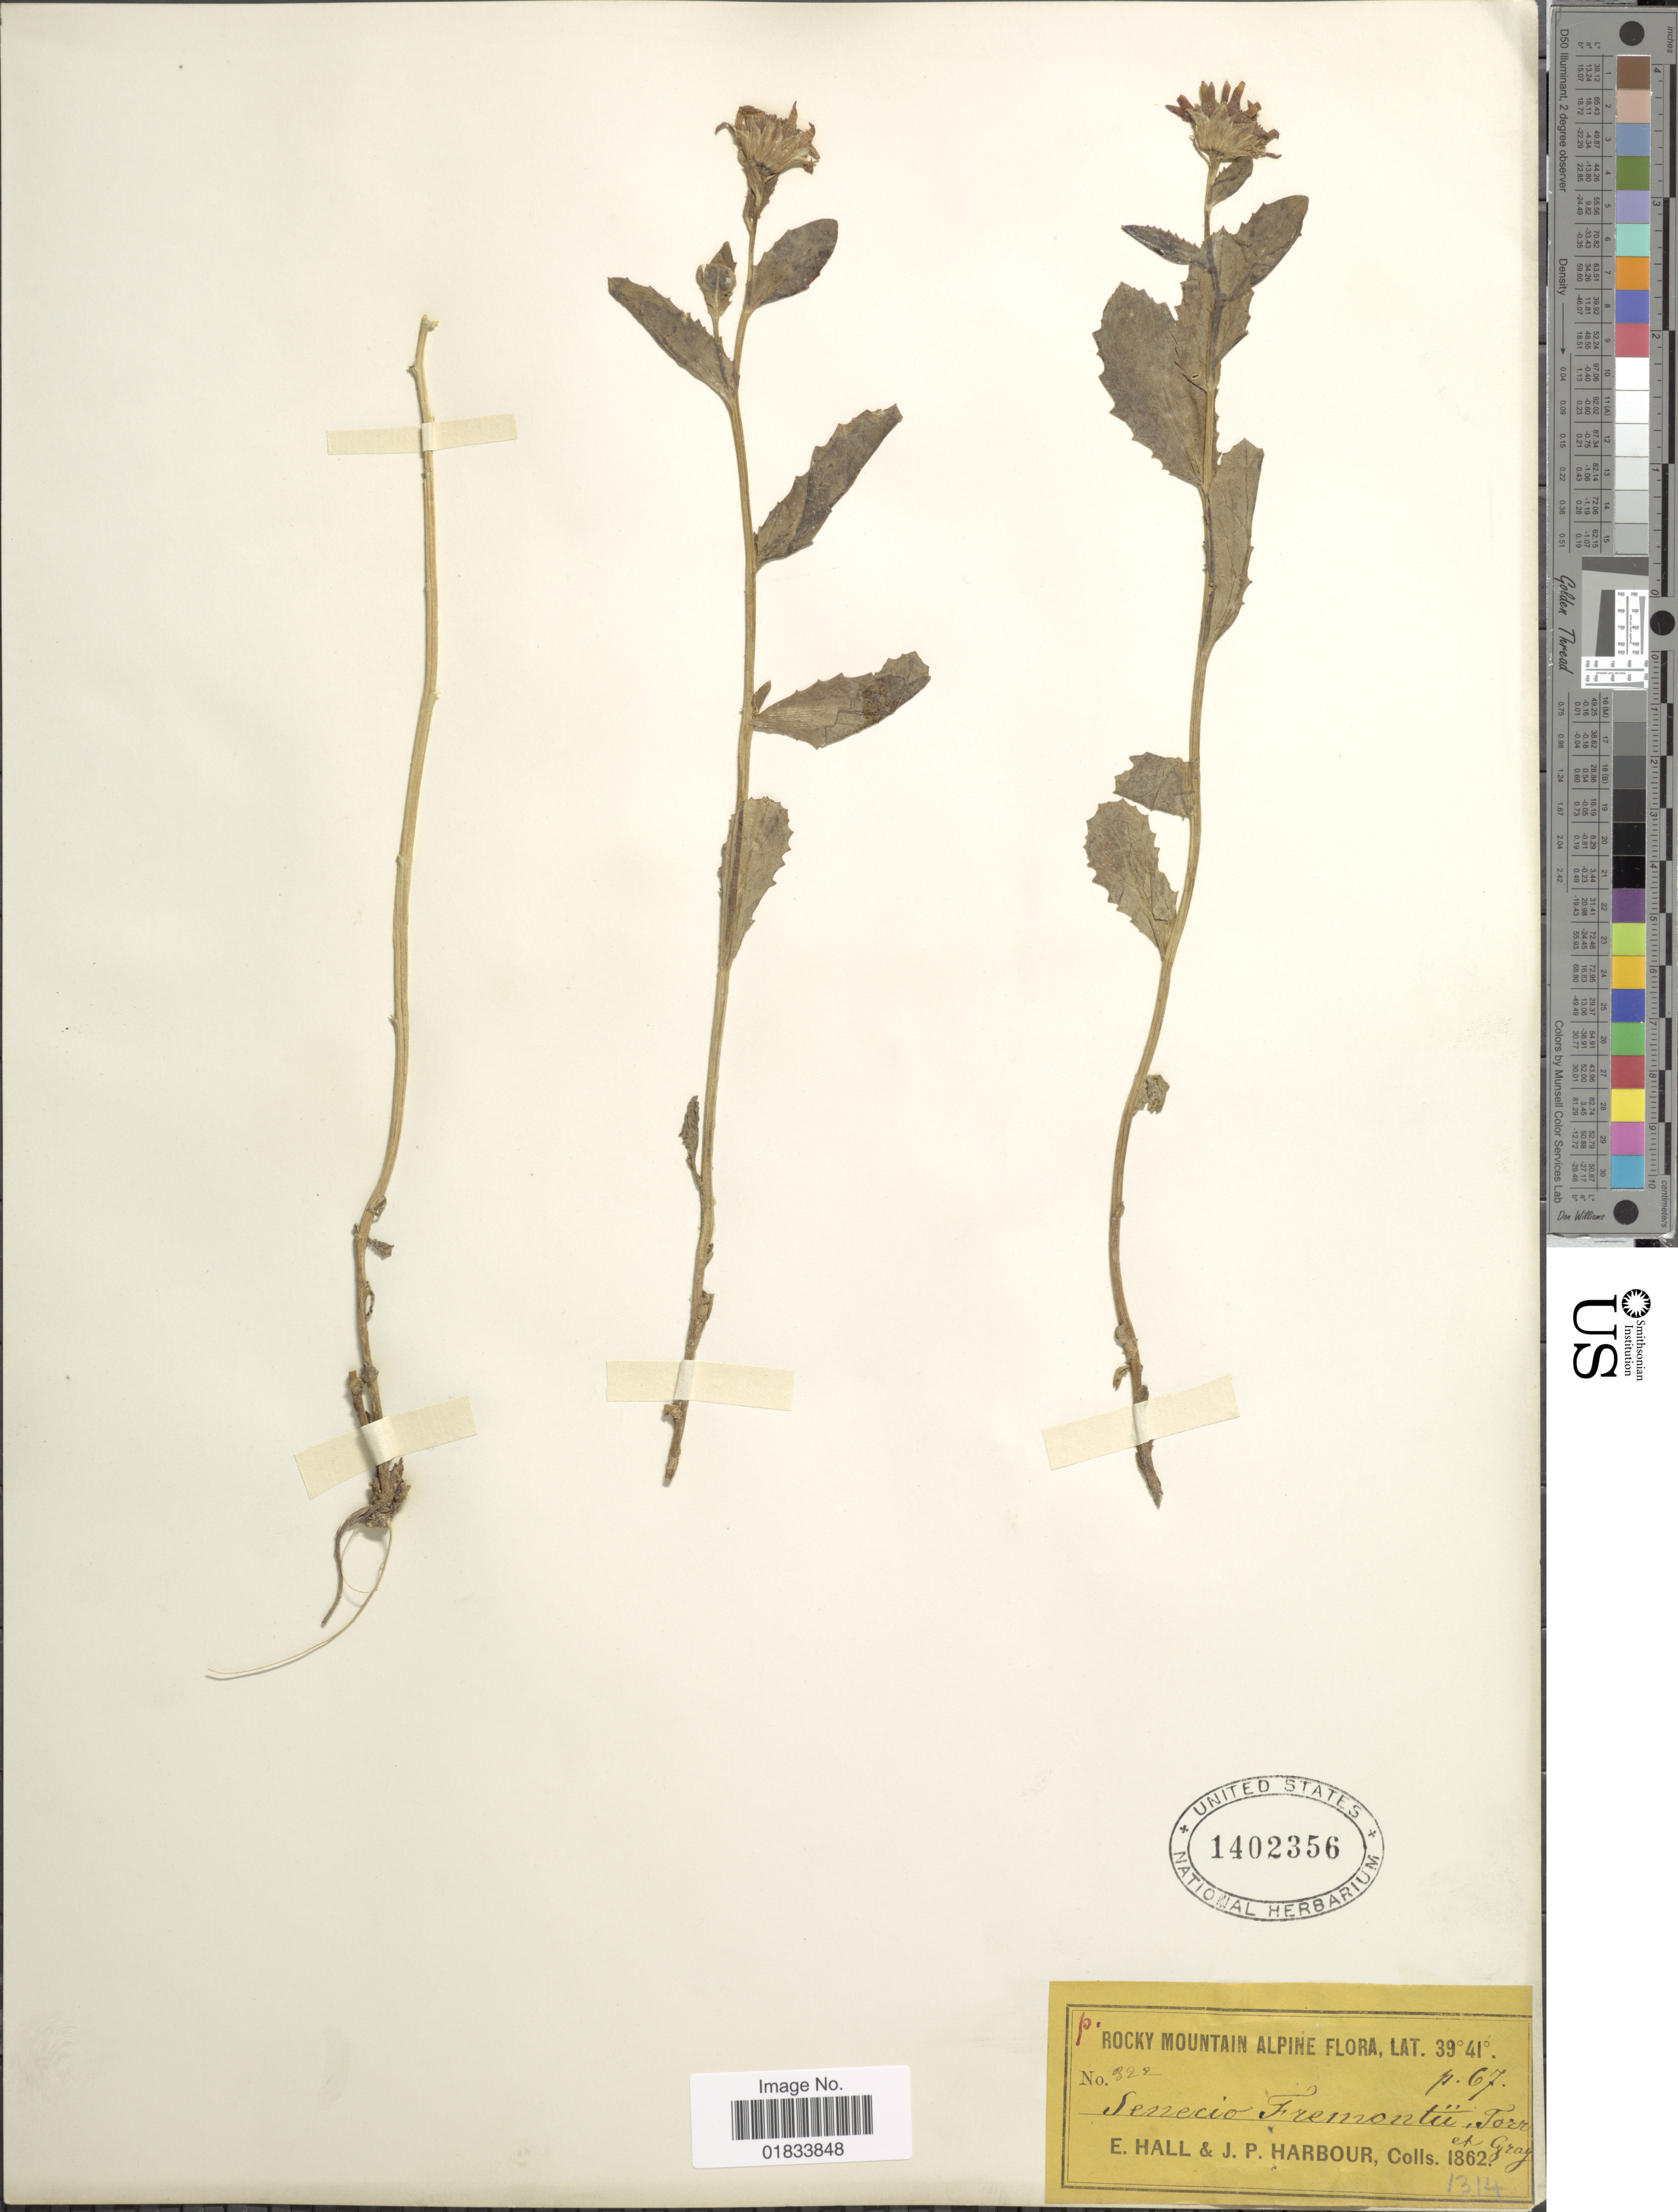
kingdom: Plantae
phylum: Tracheophyta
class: Magnoliopsida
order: Asterales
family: Asteraceae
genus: Senecio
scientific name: Senecio fremontii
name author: Torr. & A. Gray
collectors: E. Hall & J. Harbour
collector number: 322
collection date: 1862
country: United States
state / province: Colorado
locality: Rocky Mtns. Alpine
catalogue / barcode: US 1402356